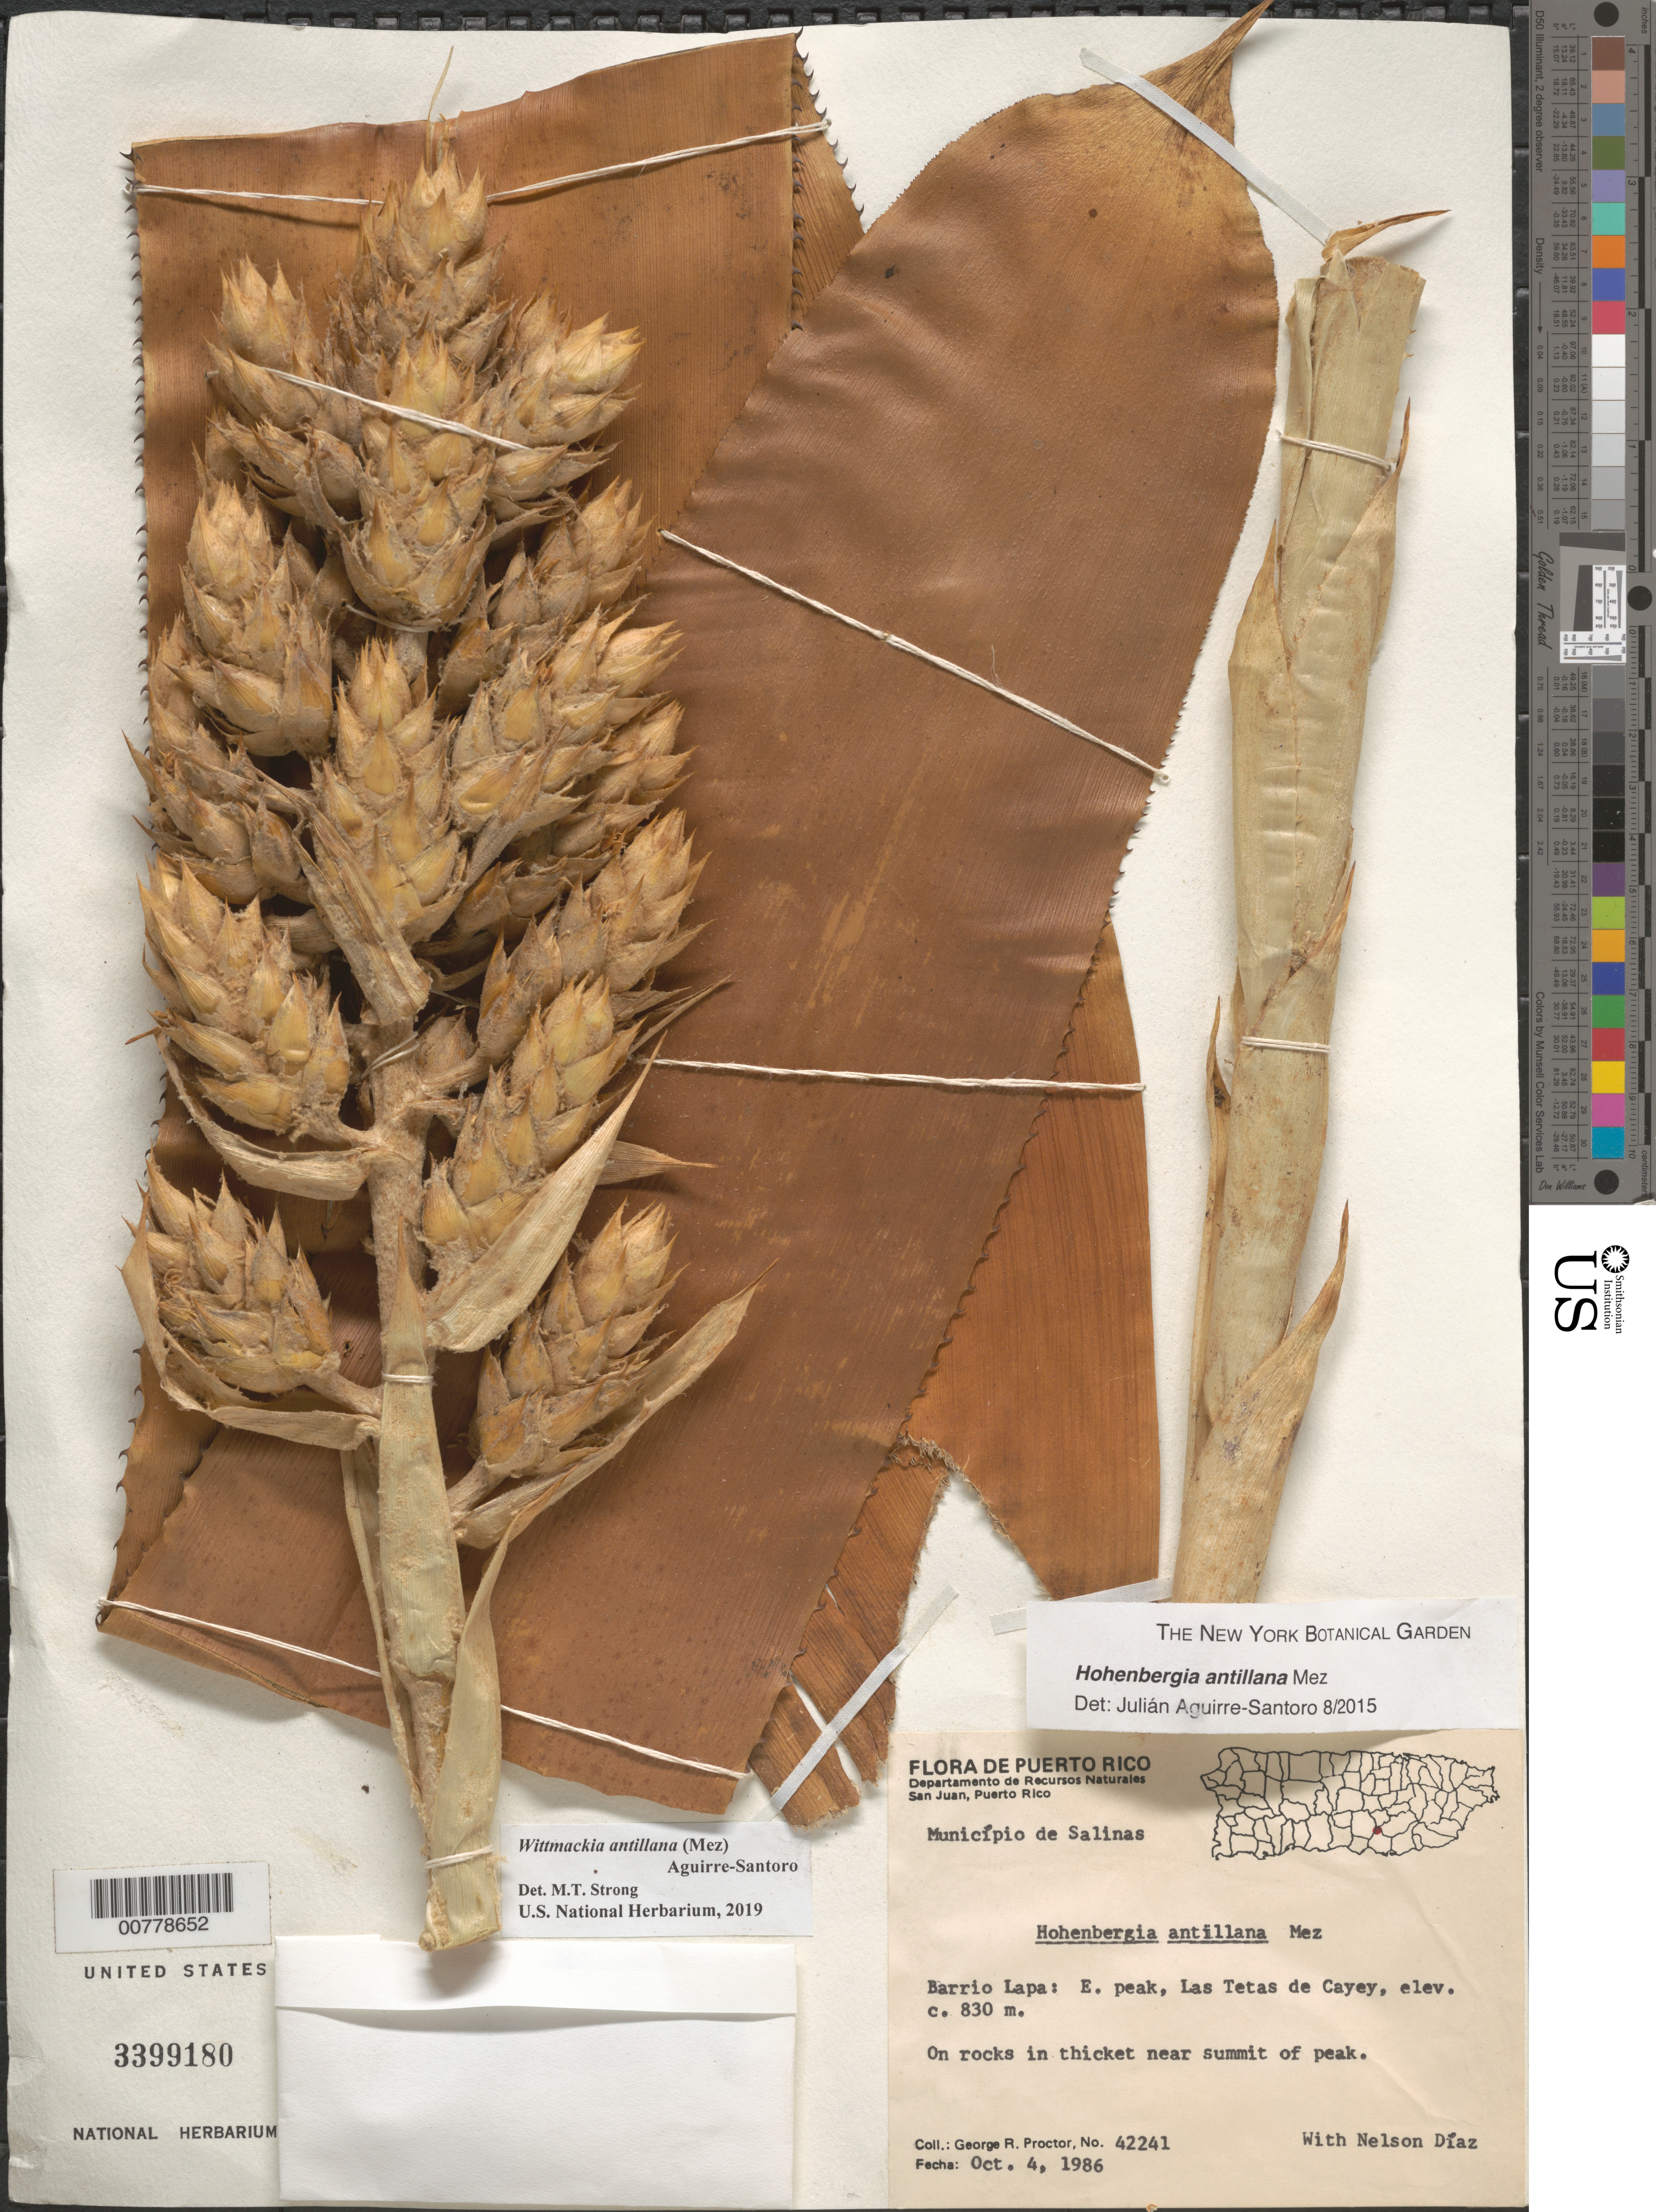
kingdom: Plantae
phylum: Tracheophyta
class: Liliopsida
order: Poales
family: Bromeliaceae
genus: Wittmackia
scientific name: Wittmackia antillana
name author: (Mez) Aguirre-Santoro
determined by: Strong, Mark T., (BOT), Smithsonian Institution - National Museum of Natural History (UNITED STATES)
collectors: G. R. Proctor & N. Díaz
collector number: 42241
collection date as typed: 04 Oct 1986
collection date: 1986-10-04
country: Puerto Rico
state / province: Salinas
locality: Barrio Lapa, E peak, Las Tetas de Cayey.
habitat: On rocks in thicket near summit of peak.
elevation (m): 830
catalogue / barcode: US 3399180